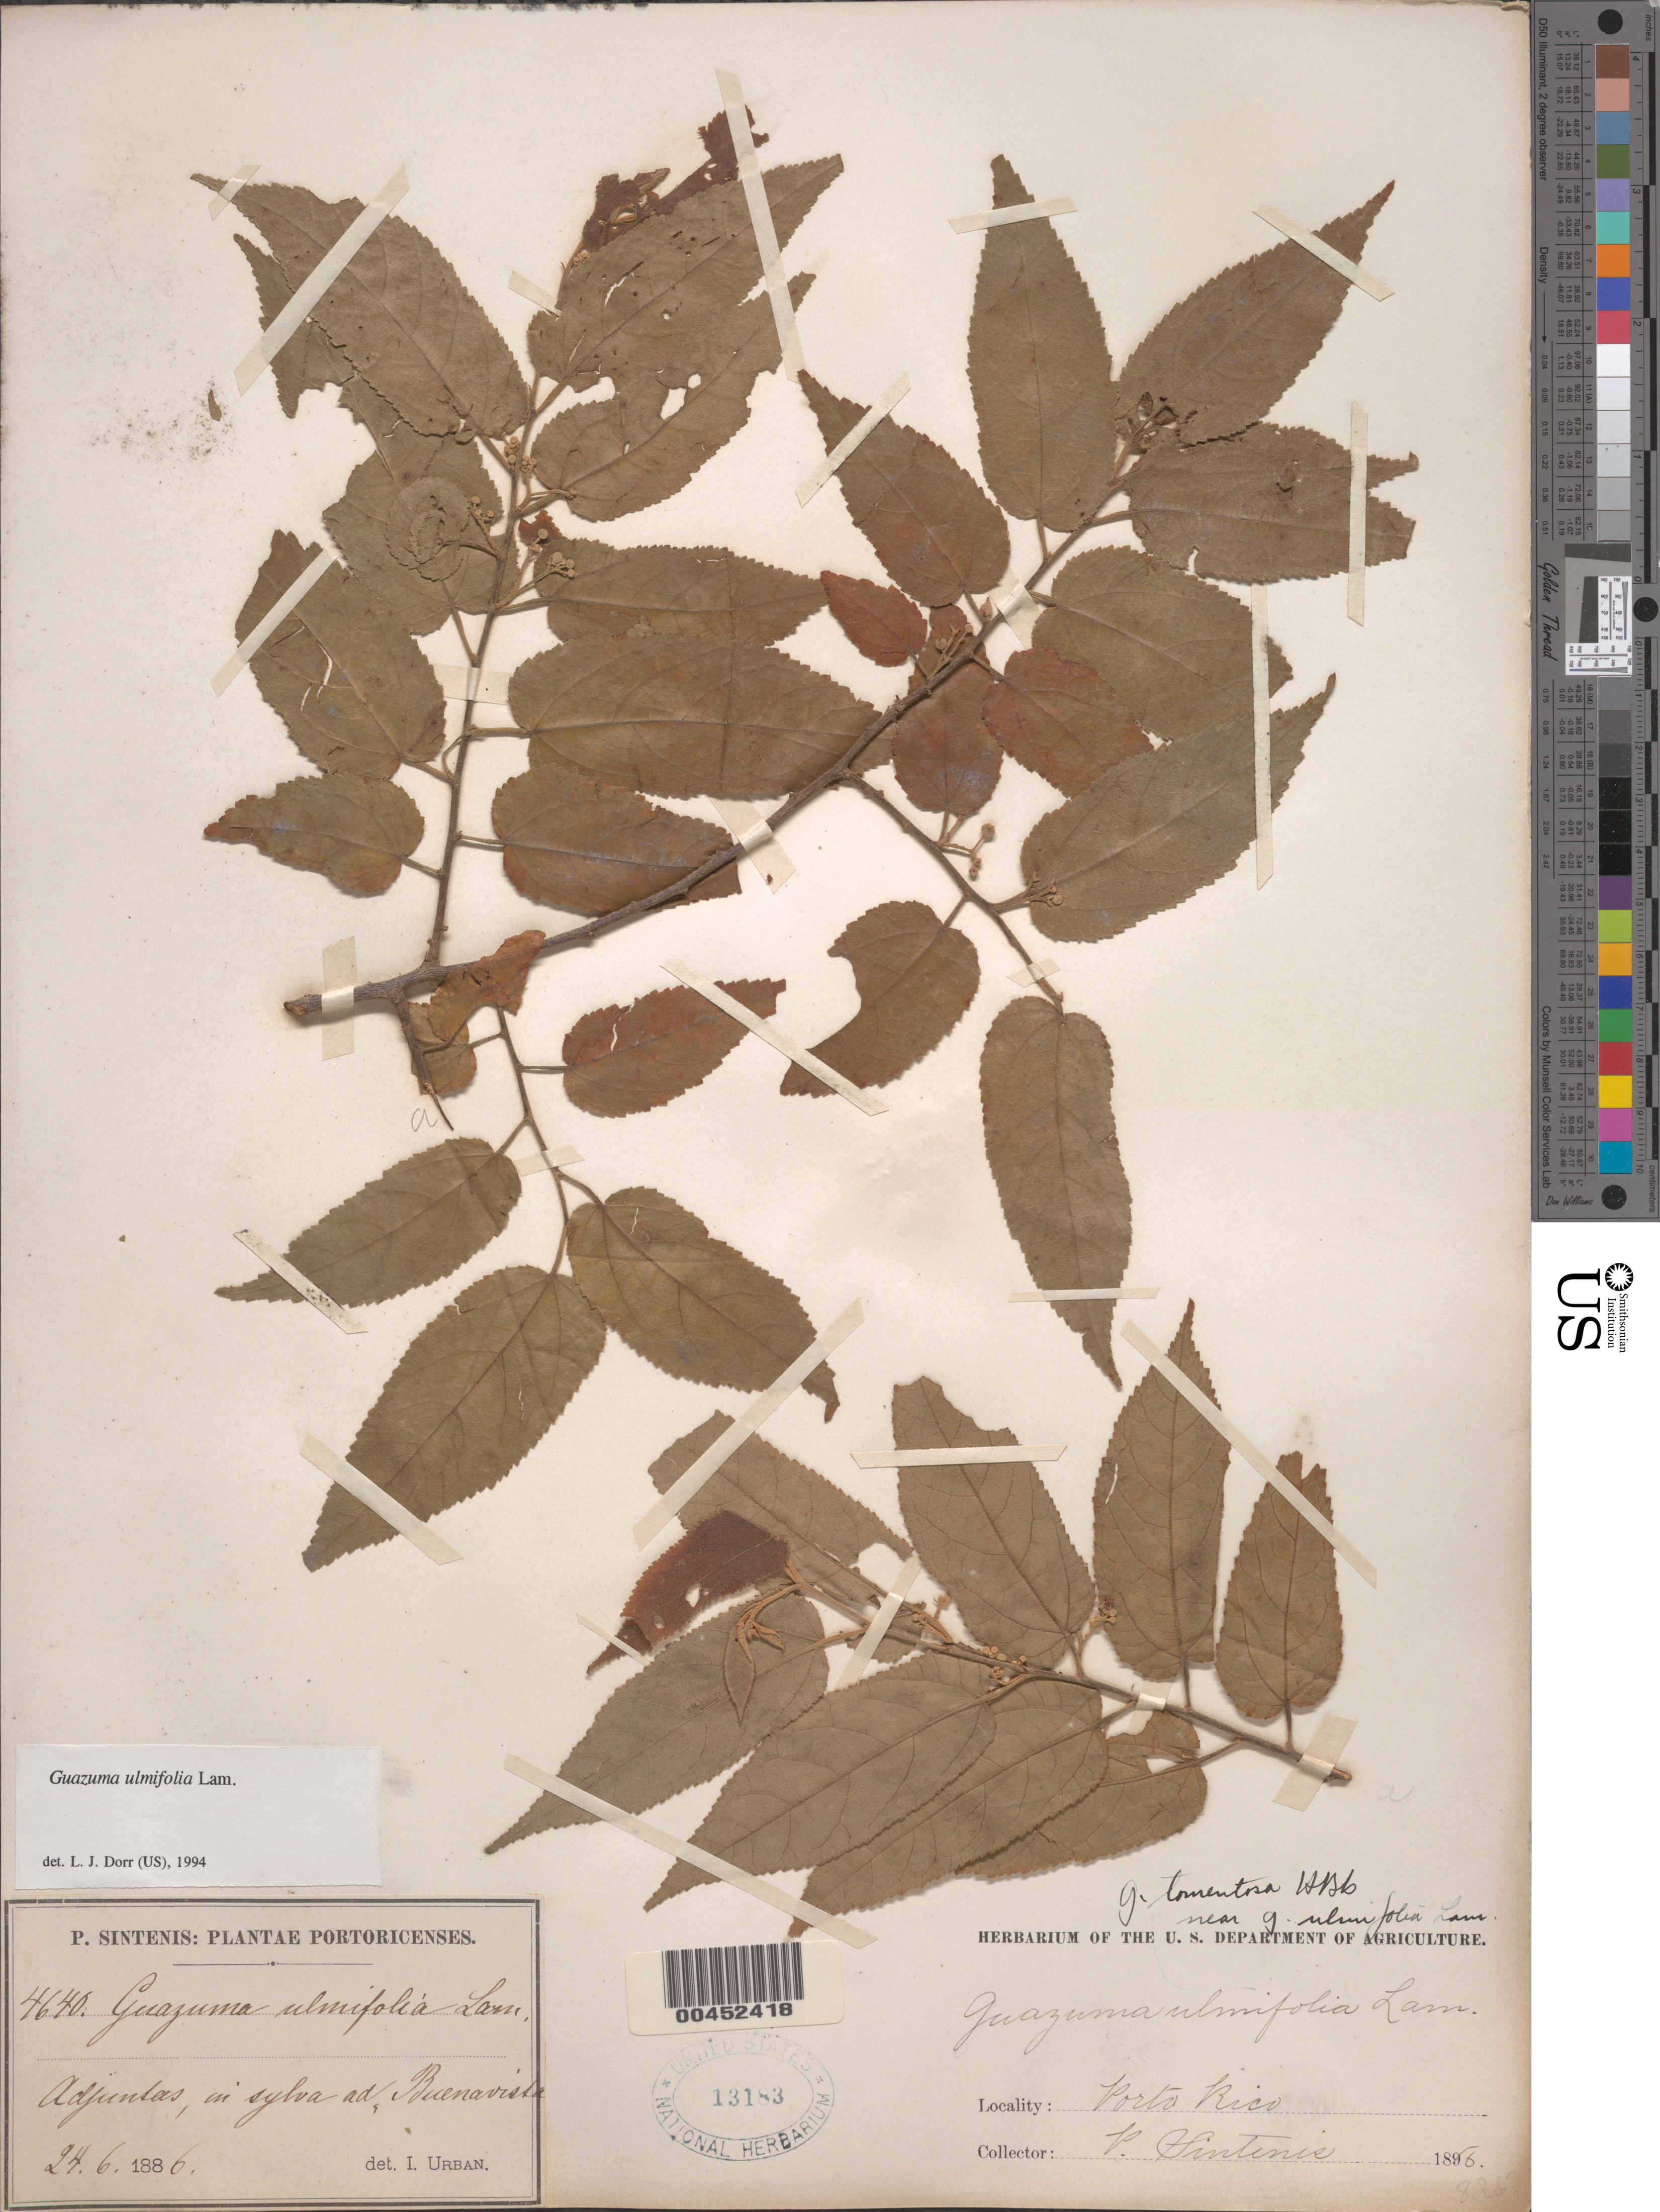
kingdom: Plantae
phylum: Tracheophyta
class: Magnoliopsida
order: Malvales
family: Malvaceae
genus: Guazuma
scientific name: Guazuma ulmifolia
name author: Lam.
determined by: Dorr, L. J., (BOT), Smithsonian Institution - National Museum of Natural History (UNITED STATES)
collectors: P. Sintenis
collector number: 4640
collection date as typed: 24 Jun 1886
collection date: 1886-06-24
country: Puerto Rico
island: Greater Antilles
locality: Adjuntas, in sylva ad "Buenavista"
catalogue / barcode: US 13183